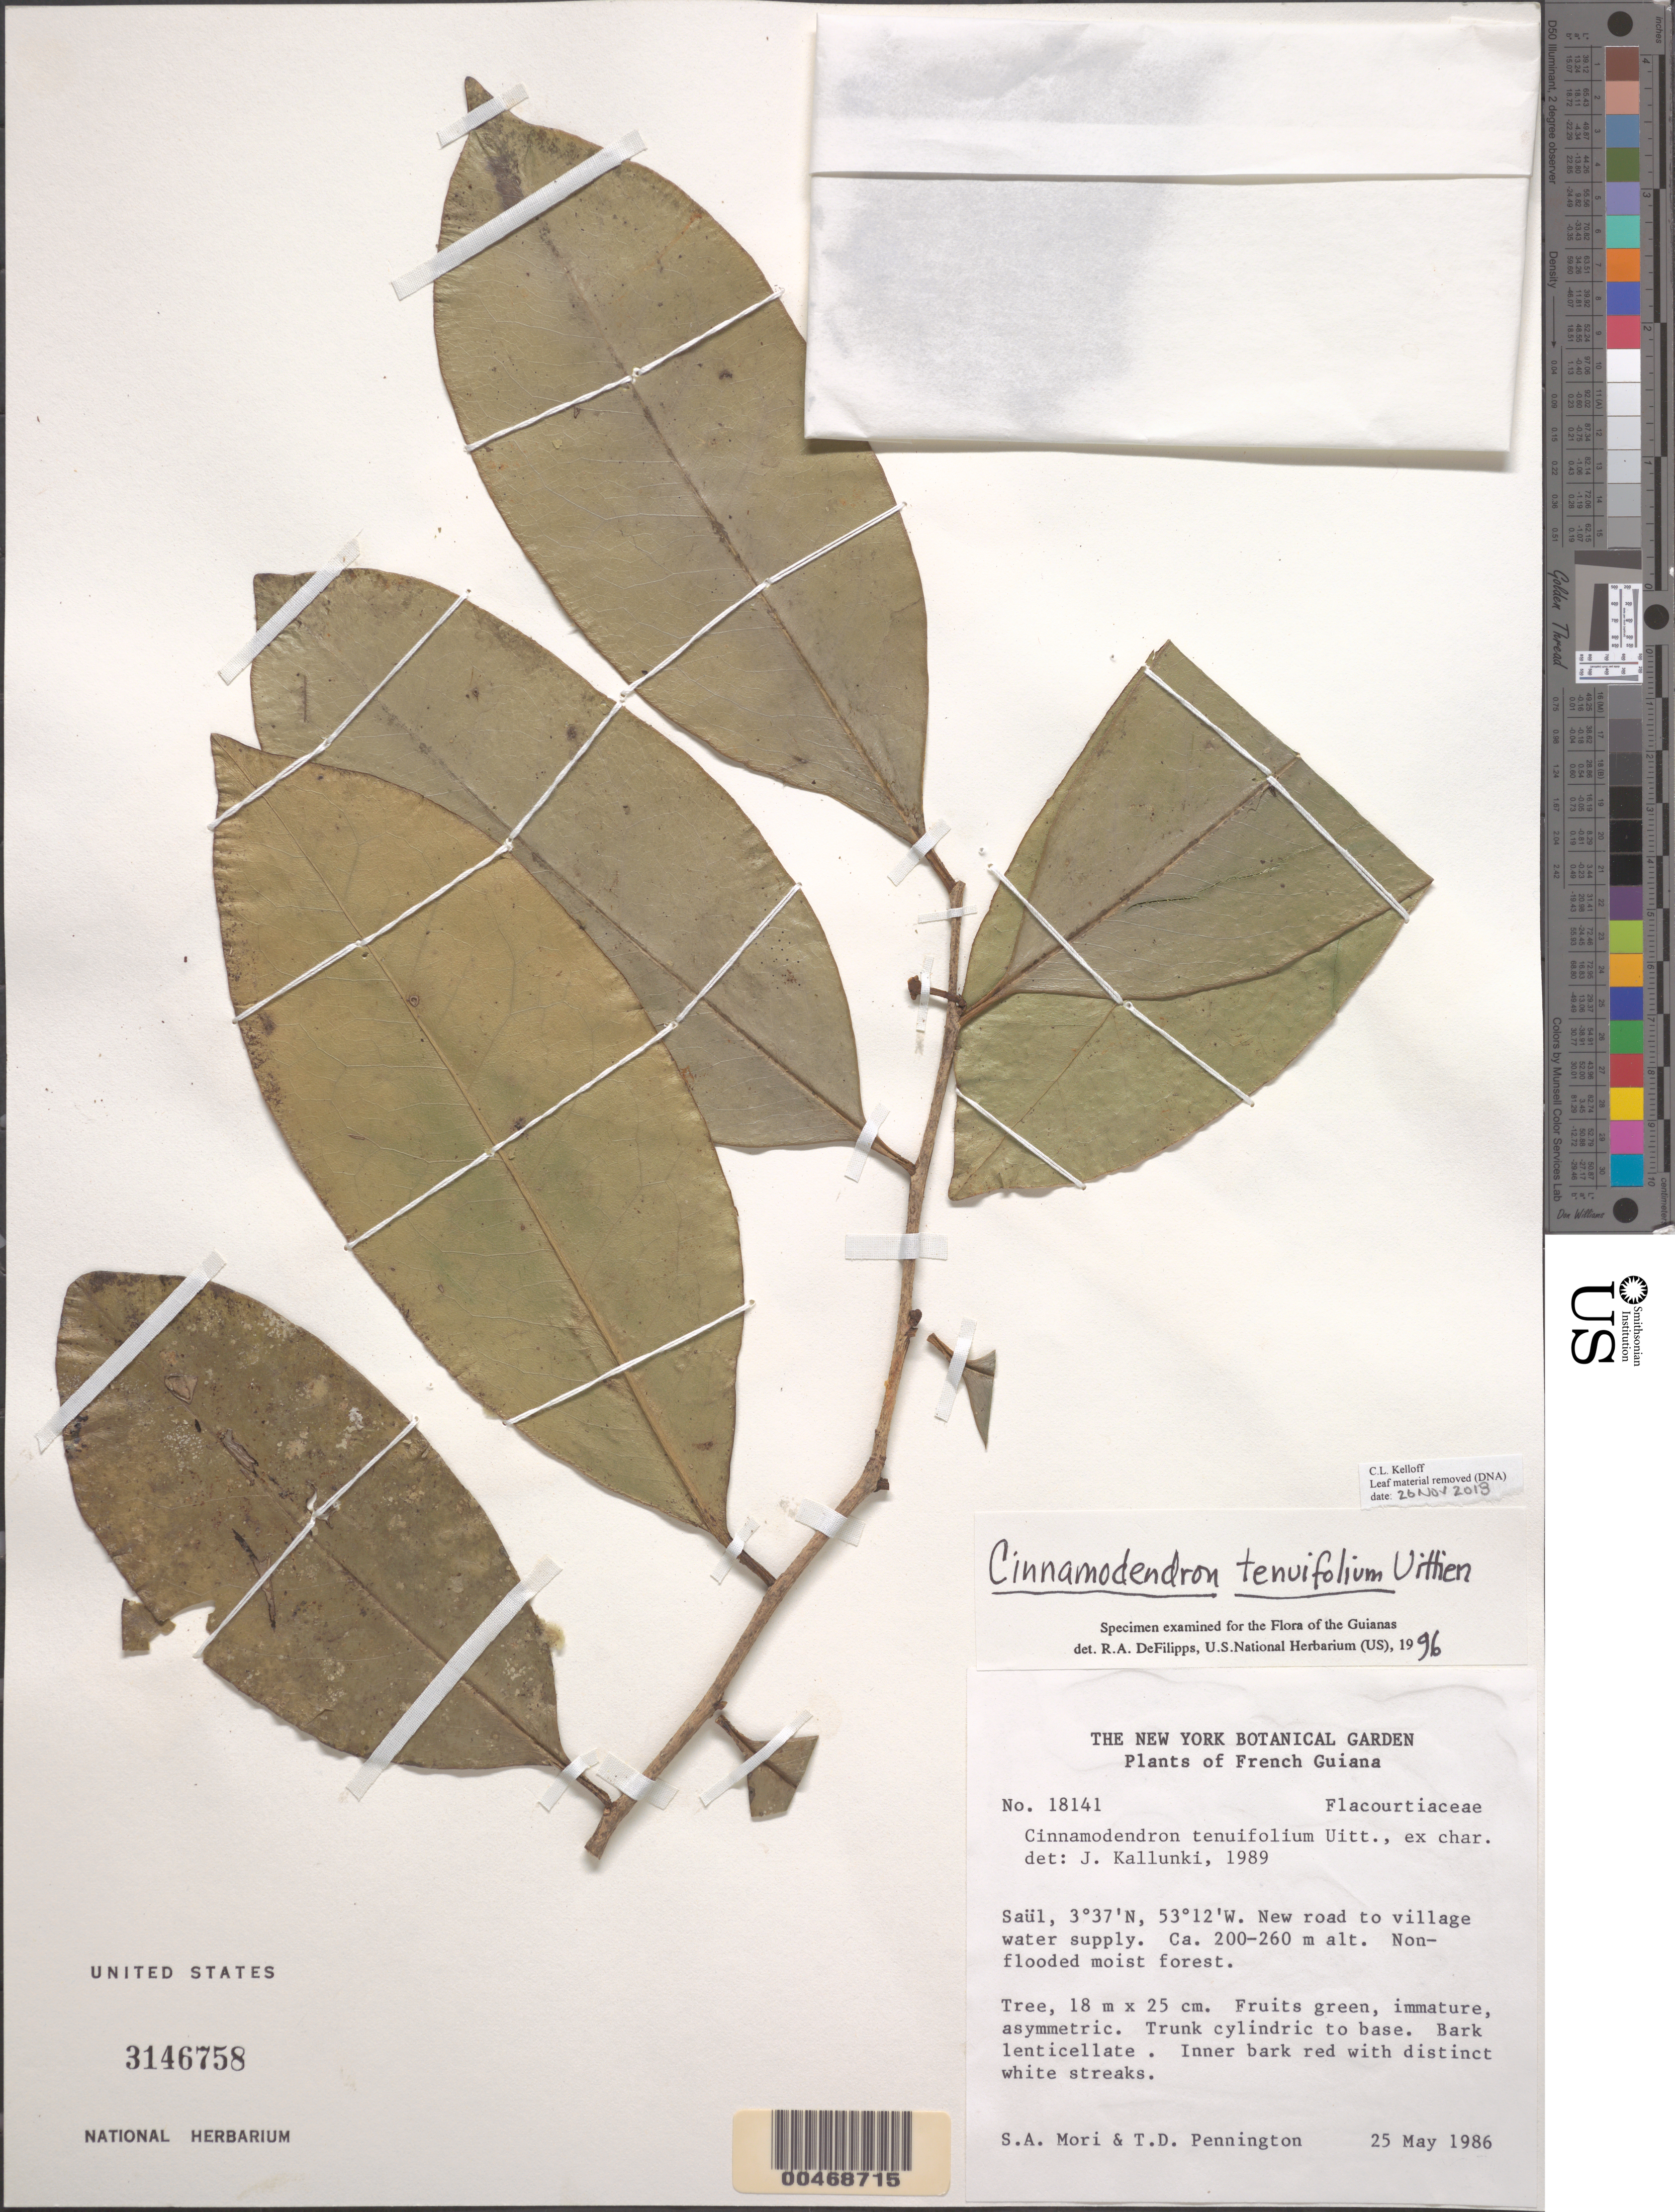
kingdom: Plantae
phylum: Tracheophyta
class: Magnoliopsida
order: Canellales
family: Canellaceae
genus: Cinnamodendron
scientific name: Cinnamodendron tenuifolium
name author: Uittien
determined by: DeFilipps, R. A.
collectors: S. Mori & T. D. Pennington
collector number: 18141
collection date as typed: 25-May-86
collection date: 1986-05-25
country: French Guiana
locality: Saül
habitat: Non-flooded moist forest. Along trail to village water reservoir.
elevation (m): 200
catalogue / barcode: US 3146758